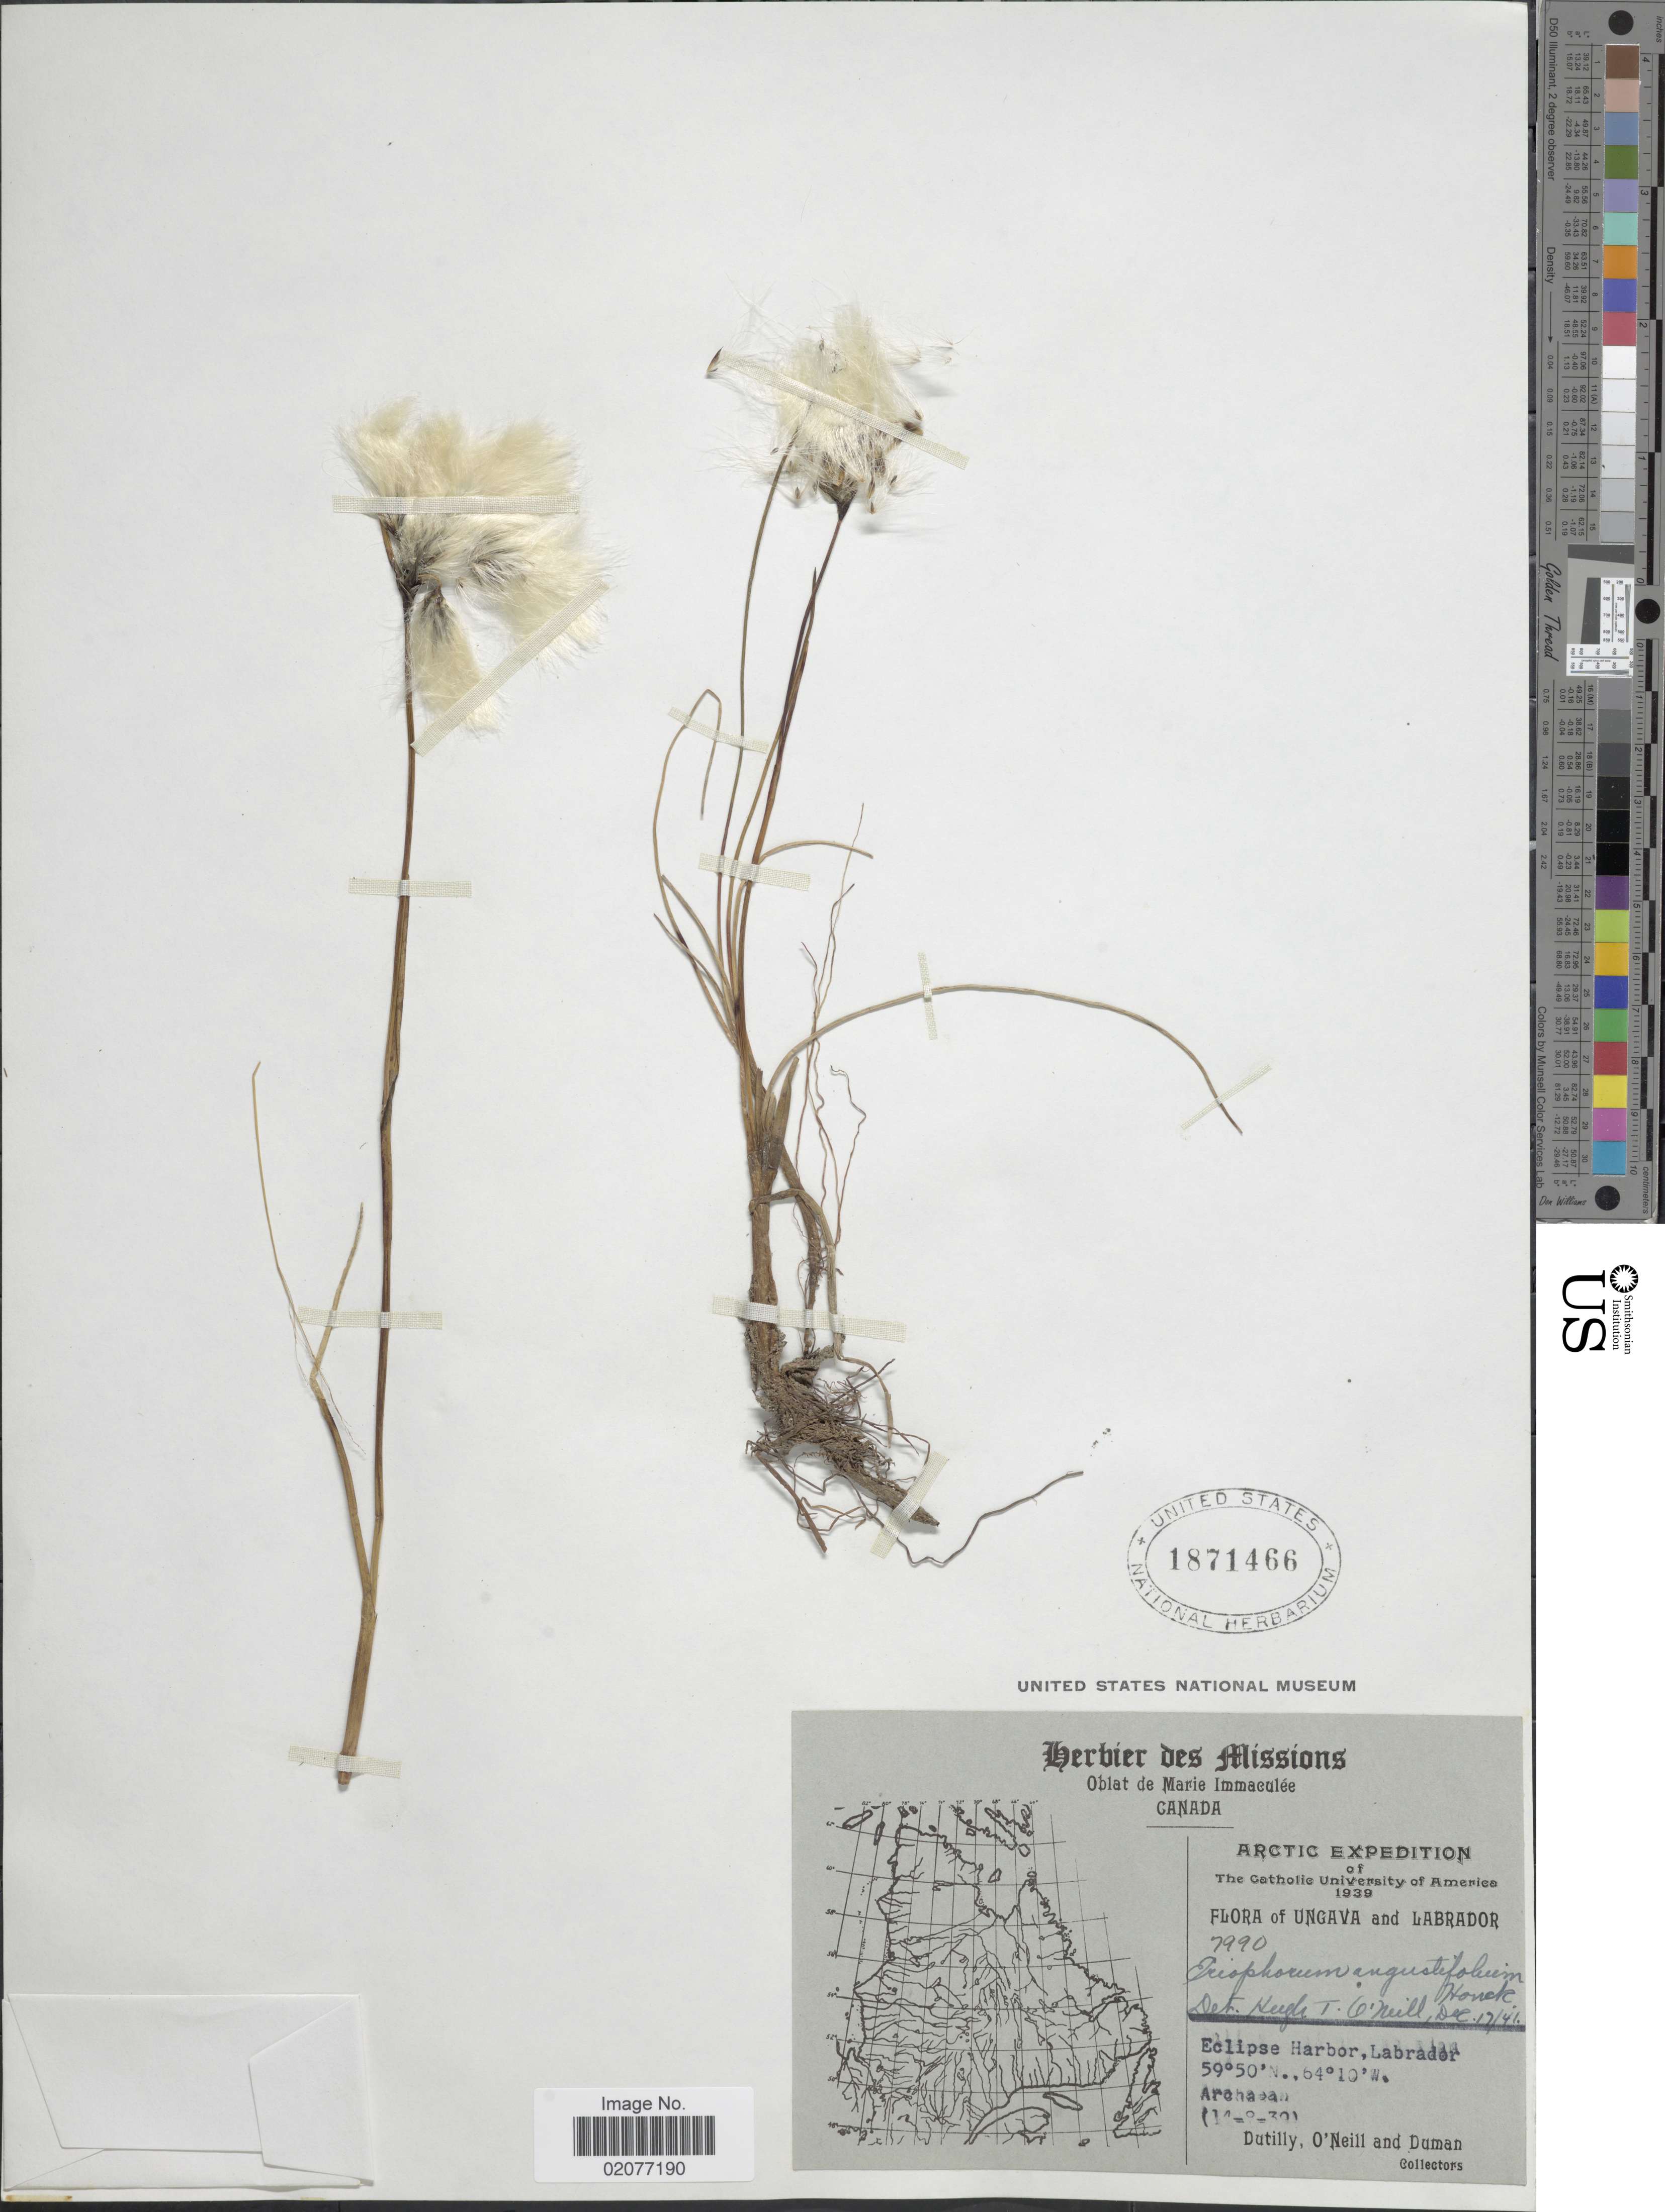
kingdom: Plantae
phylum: Tracheophyta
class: Liliopsida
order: Poales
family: Cyperaceae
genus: Eriophorum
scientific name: Eriophorum angustifolium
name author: Honck.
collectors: -. Dutilly, O' Neill & -. Duman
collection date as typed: Transcribed d/m/y: 14/8/30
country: Canada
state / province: Newfoundland and Labrador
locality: Eclipse Harbor, Labrador, Archaean. arctic. Ungava.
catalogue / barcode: US 1871466